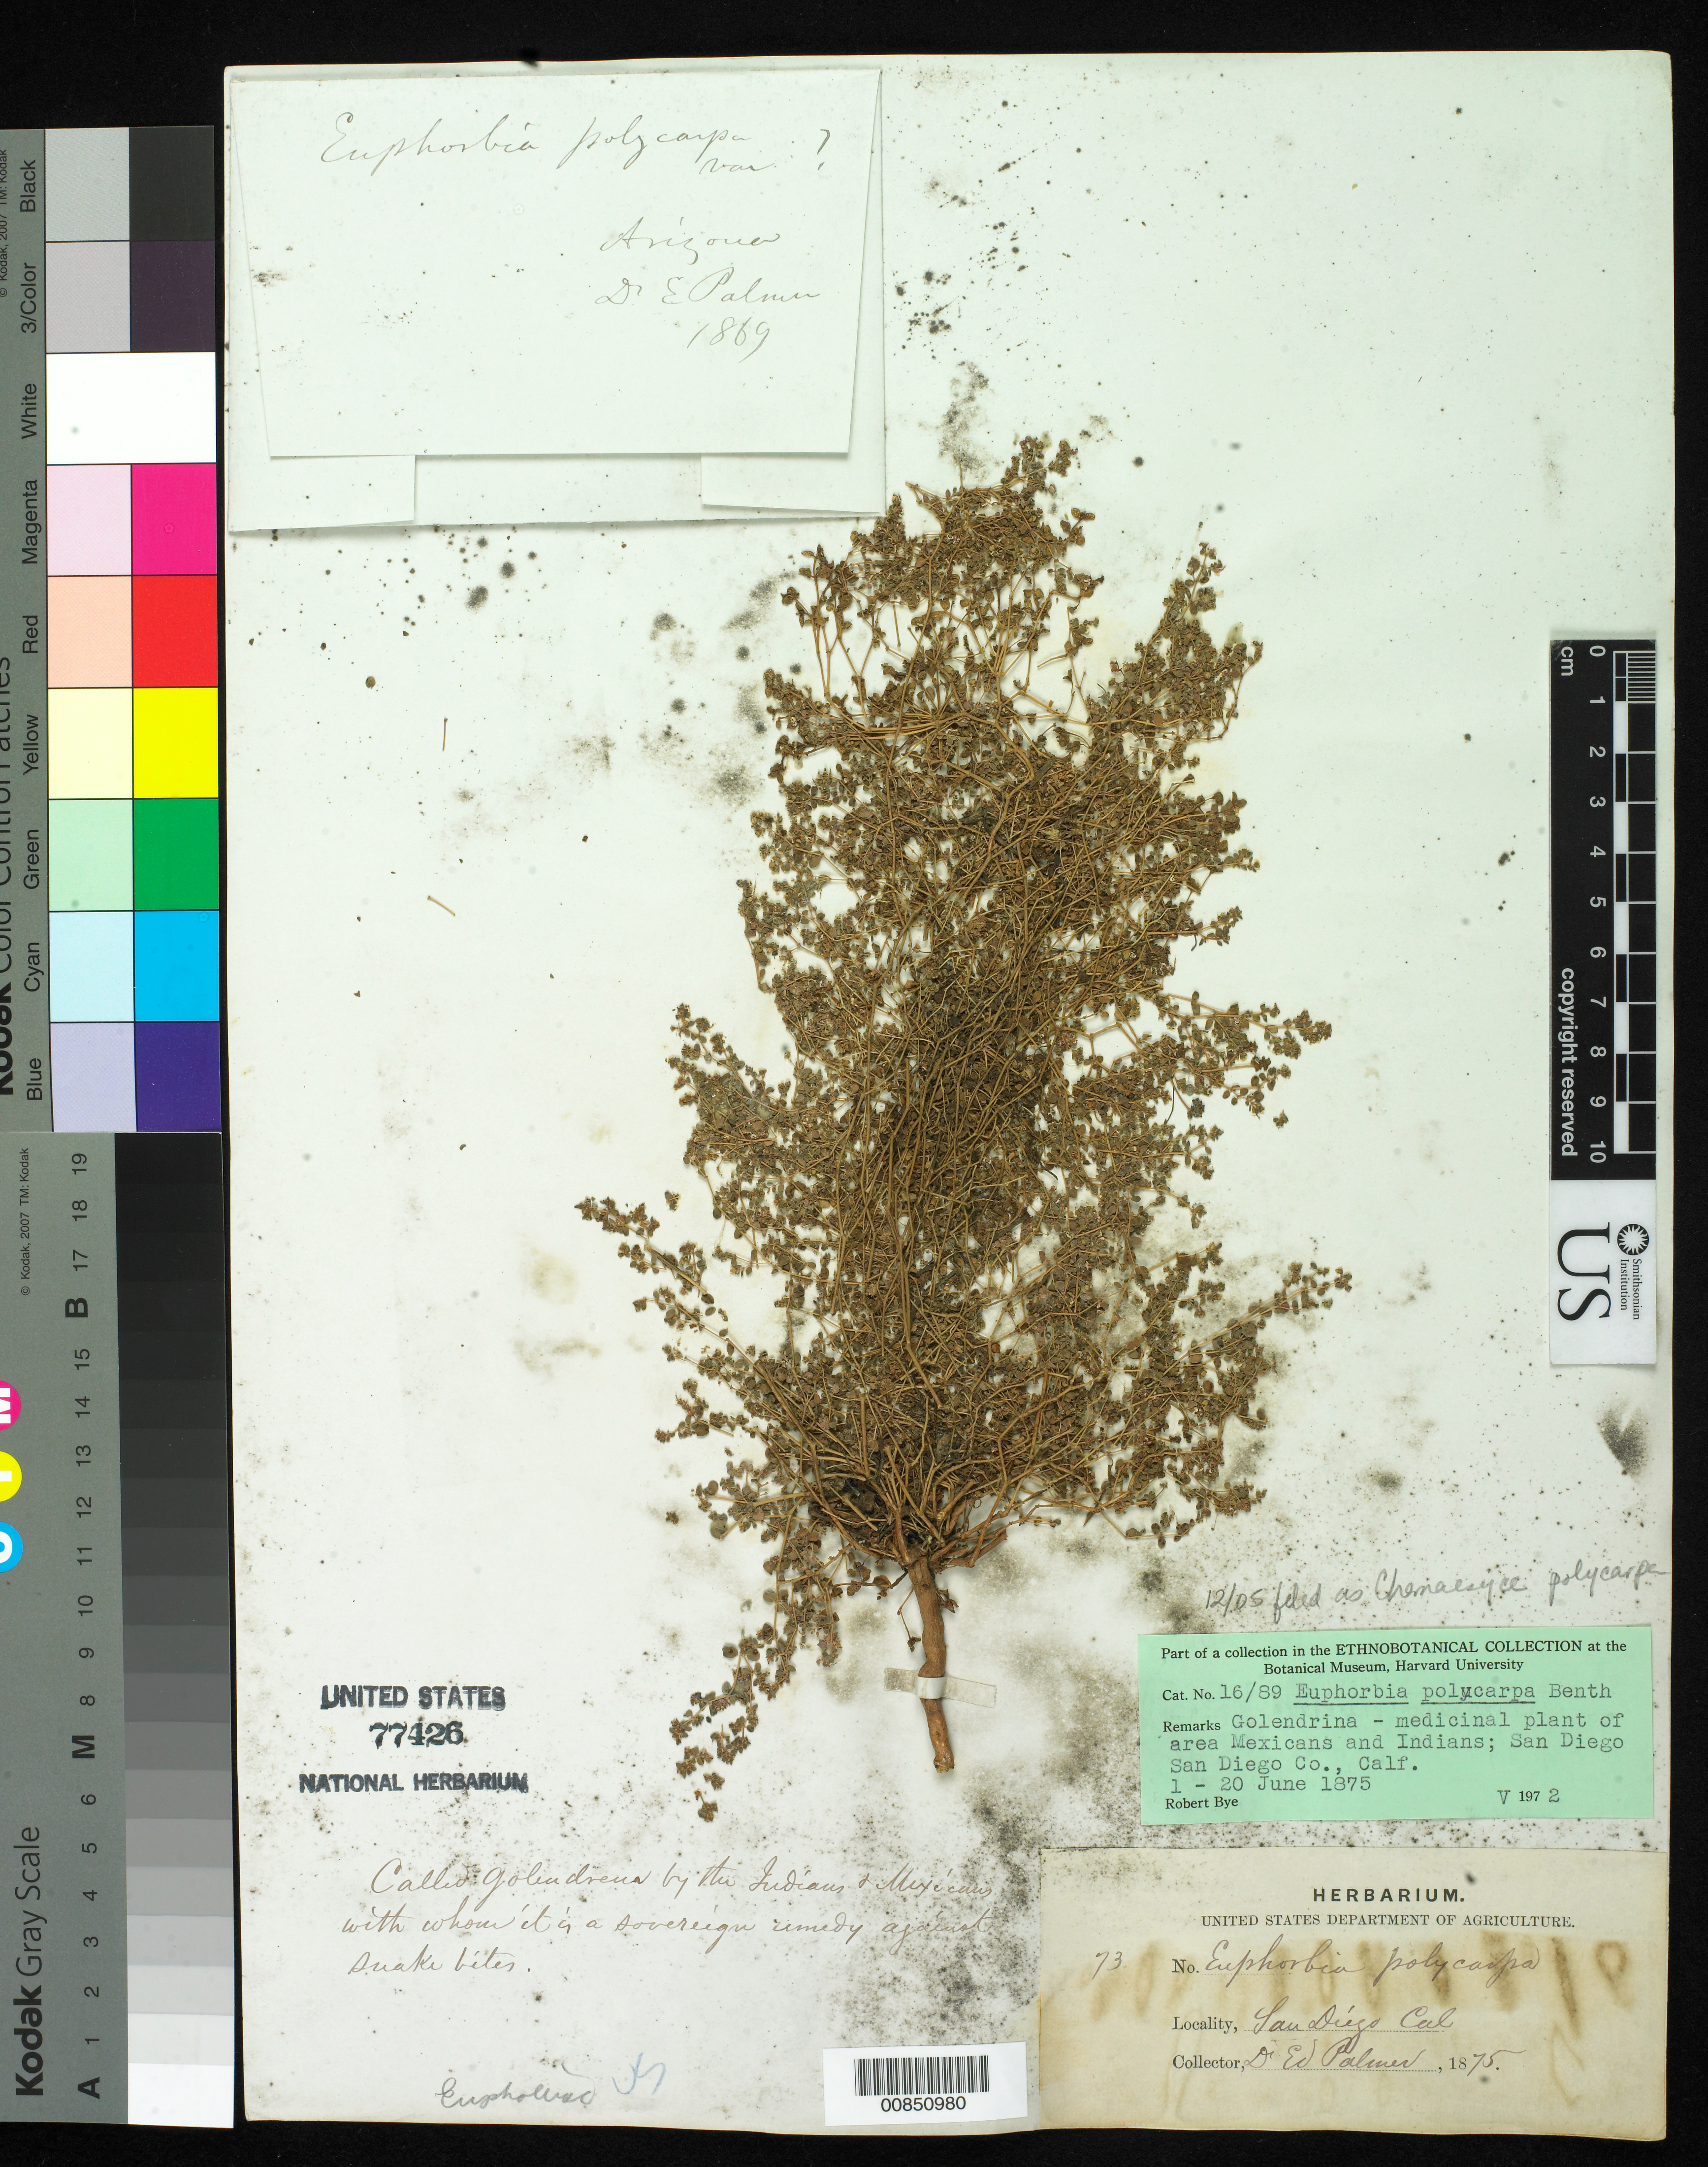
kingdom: Plantae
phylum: Tracheophyta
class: Magnoliopsida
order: Malpighiales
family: Euphorbiaceae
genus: Euphorbia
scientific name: Euphorbia polycarpa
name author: Benth.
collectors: E. Palmer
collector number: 73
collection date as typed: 01 Jun 1875 to 20 Jun 1875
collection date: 1875-06-01/1875-06-20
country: United States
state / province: California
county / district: San Diego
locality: San Diego, San Diego County, California.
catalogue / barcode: US 77426